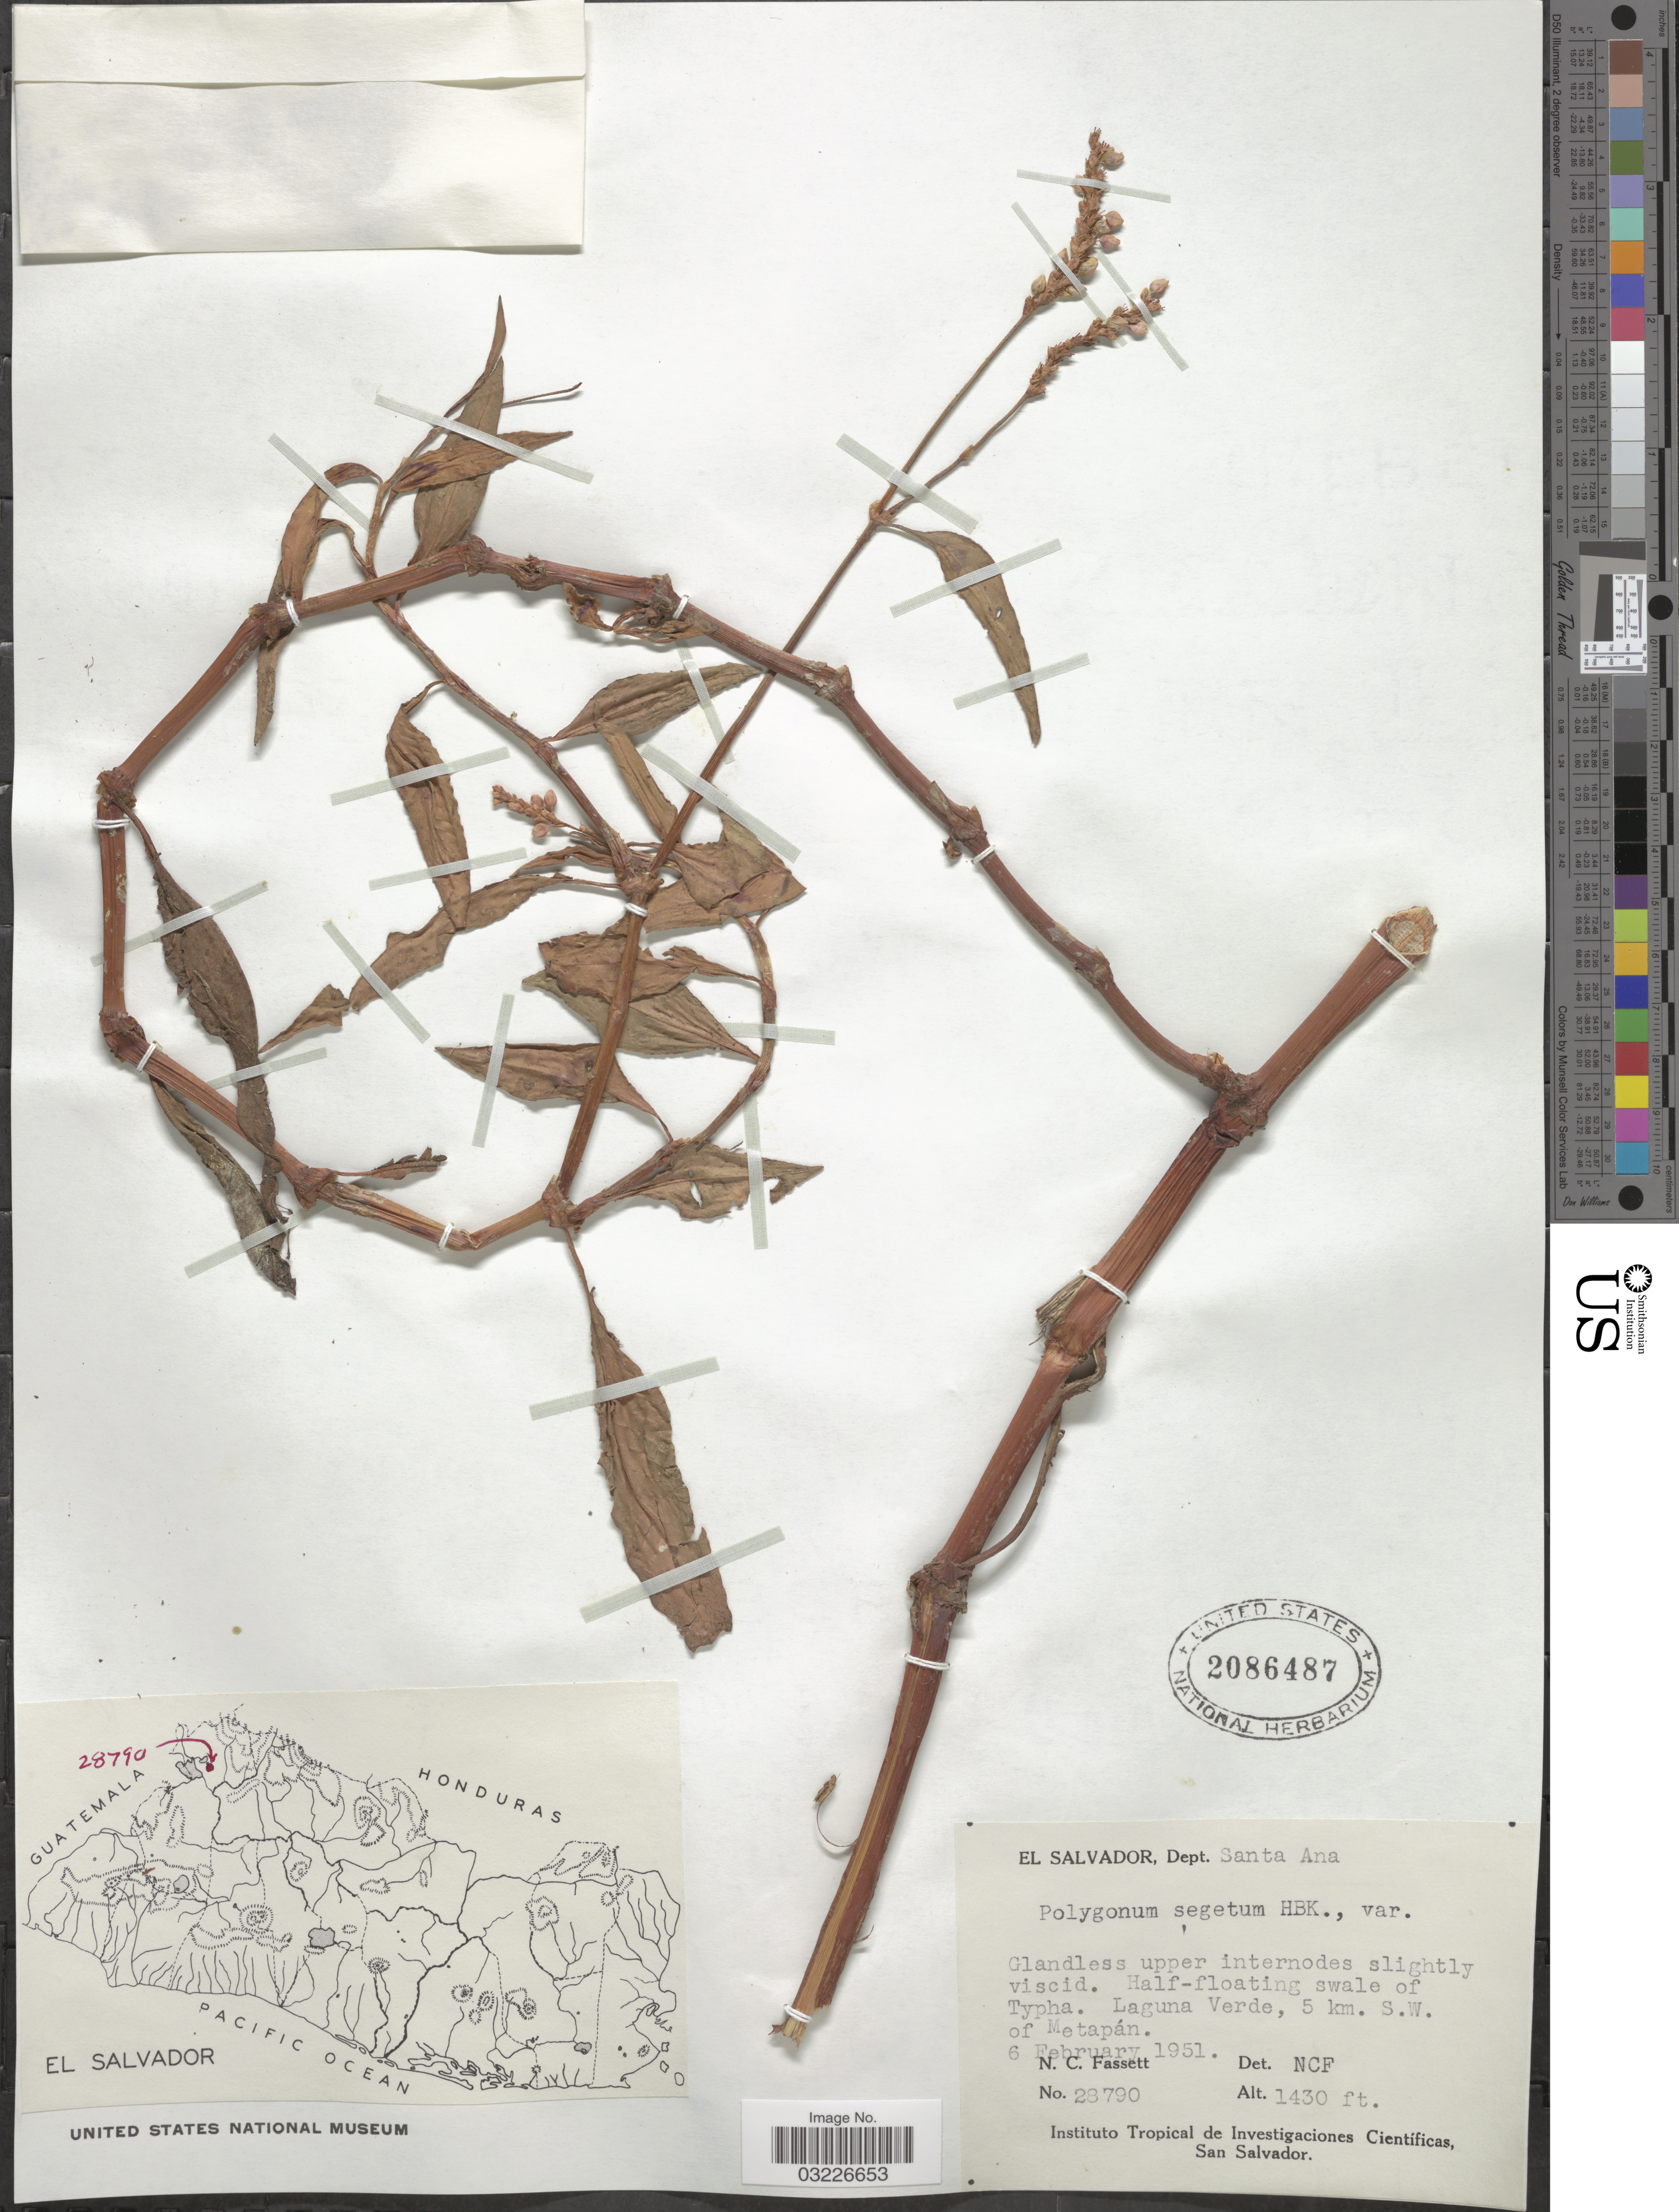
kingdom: Plantae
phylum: Tracheophyta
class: Magnoliopsida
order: Caryophyllales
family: Polygonaceae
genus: Polygonum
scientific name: Polygonum segetum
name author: Kunth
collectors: N. C. Fassett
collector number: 28790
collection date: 1951-02-06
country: El Salvador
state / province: Santa Ana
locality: Dept. Santa Ana. Laguna Verde, 5 km. S.W. of Metapán.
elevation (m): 436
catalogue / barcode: US 2086487